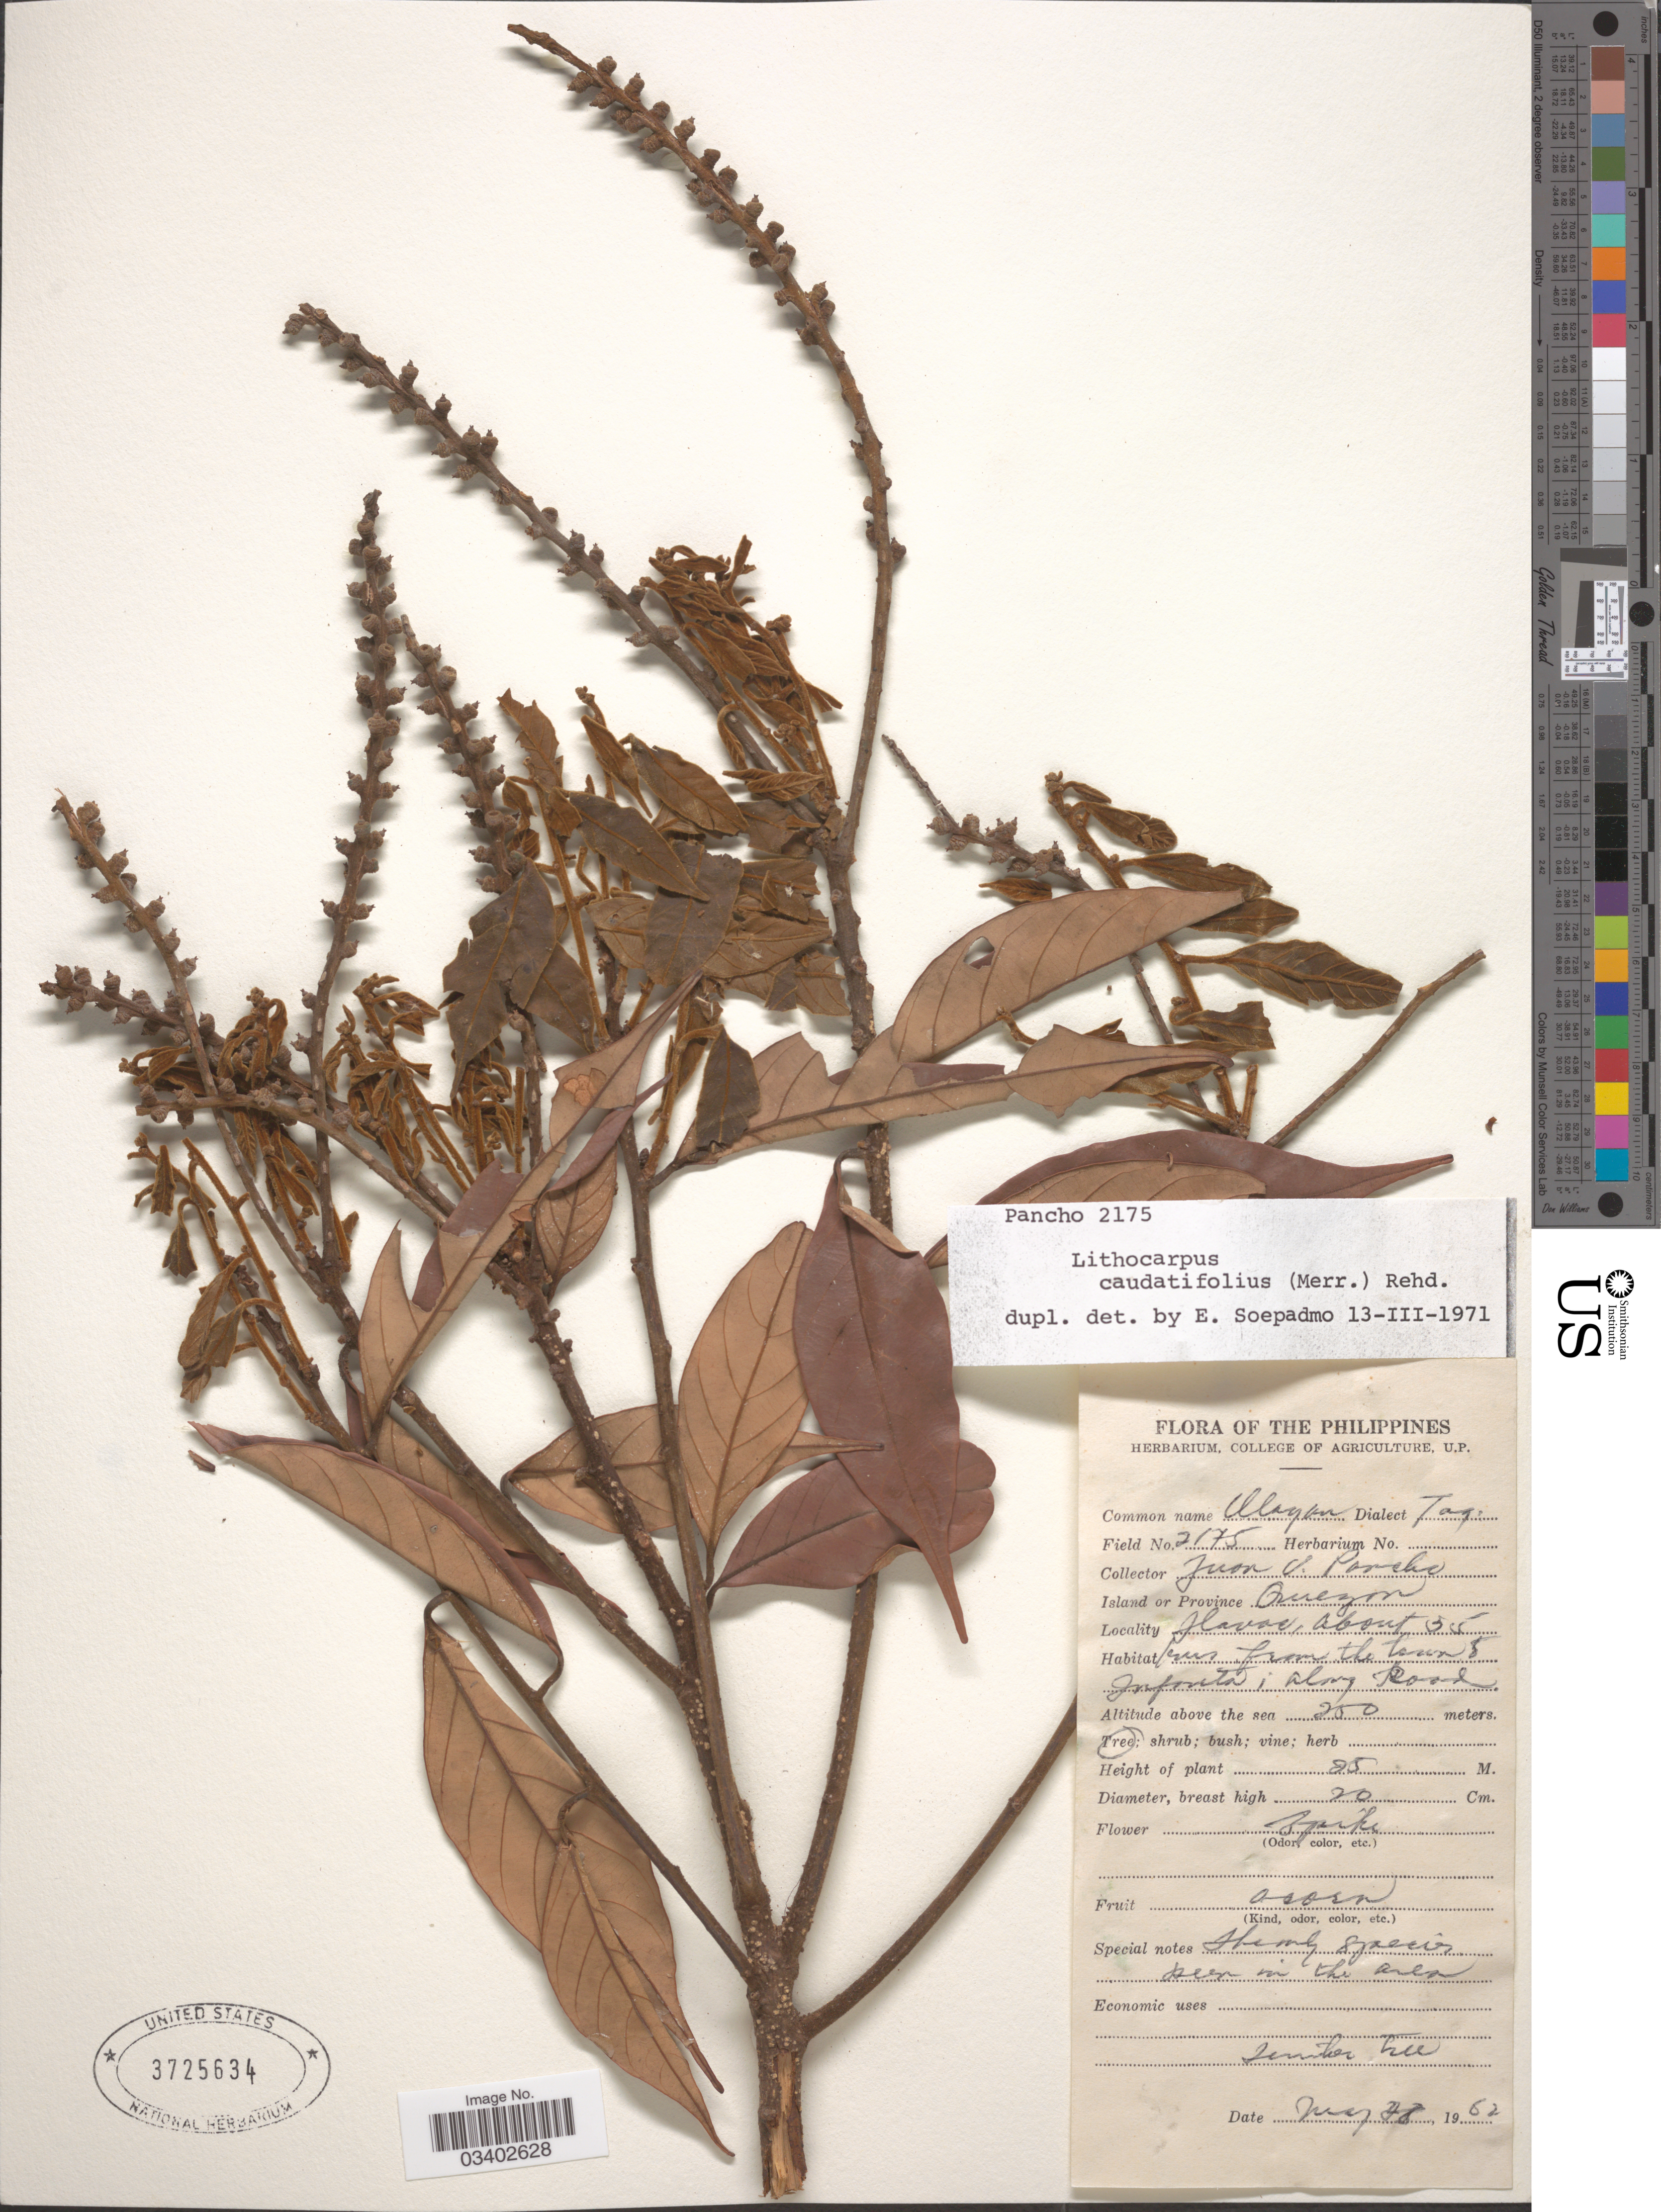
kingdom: Plantae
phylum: Tracheophyta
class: Magnoliopsida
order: Fagales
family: Fagaceae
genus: Lithocarpus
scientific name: Lithocarpus caudatifolius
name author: (Merr.) Rehder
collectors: J. Pancho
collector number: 2175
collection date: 1962-05-28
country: Philippines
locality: Island or Province Quezon. Havac, about pres from the town 5 Infanta i along Road.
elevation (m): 250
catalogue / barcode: US 3725634